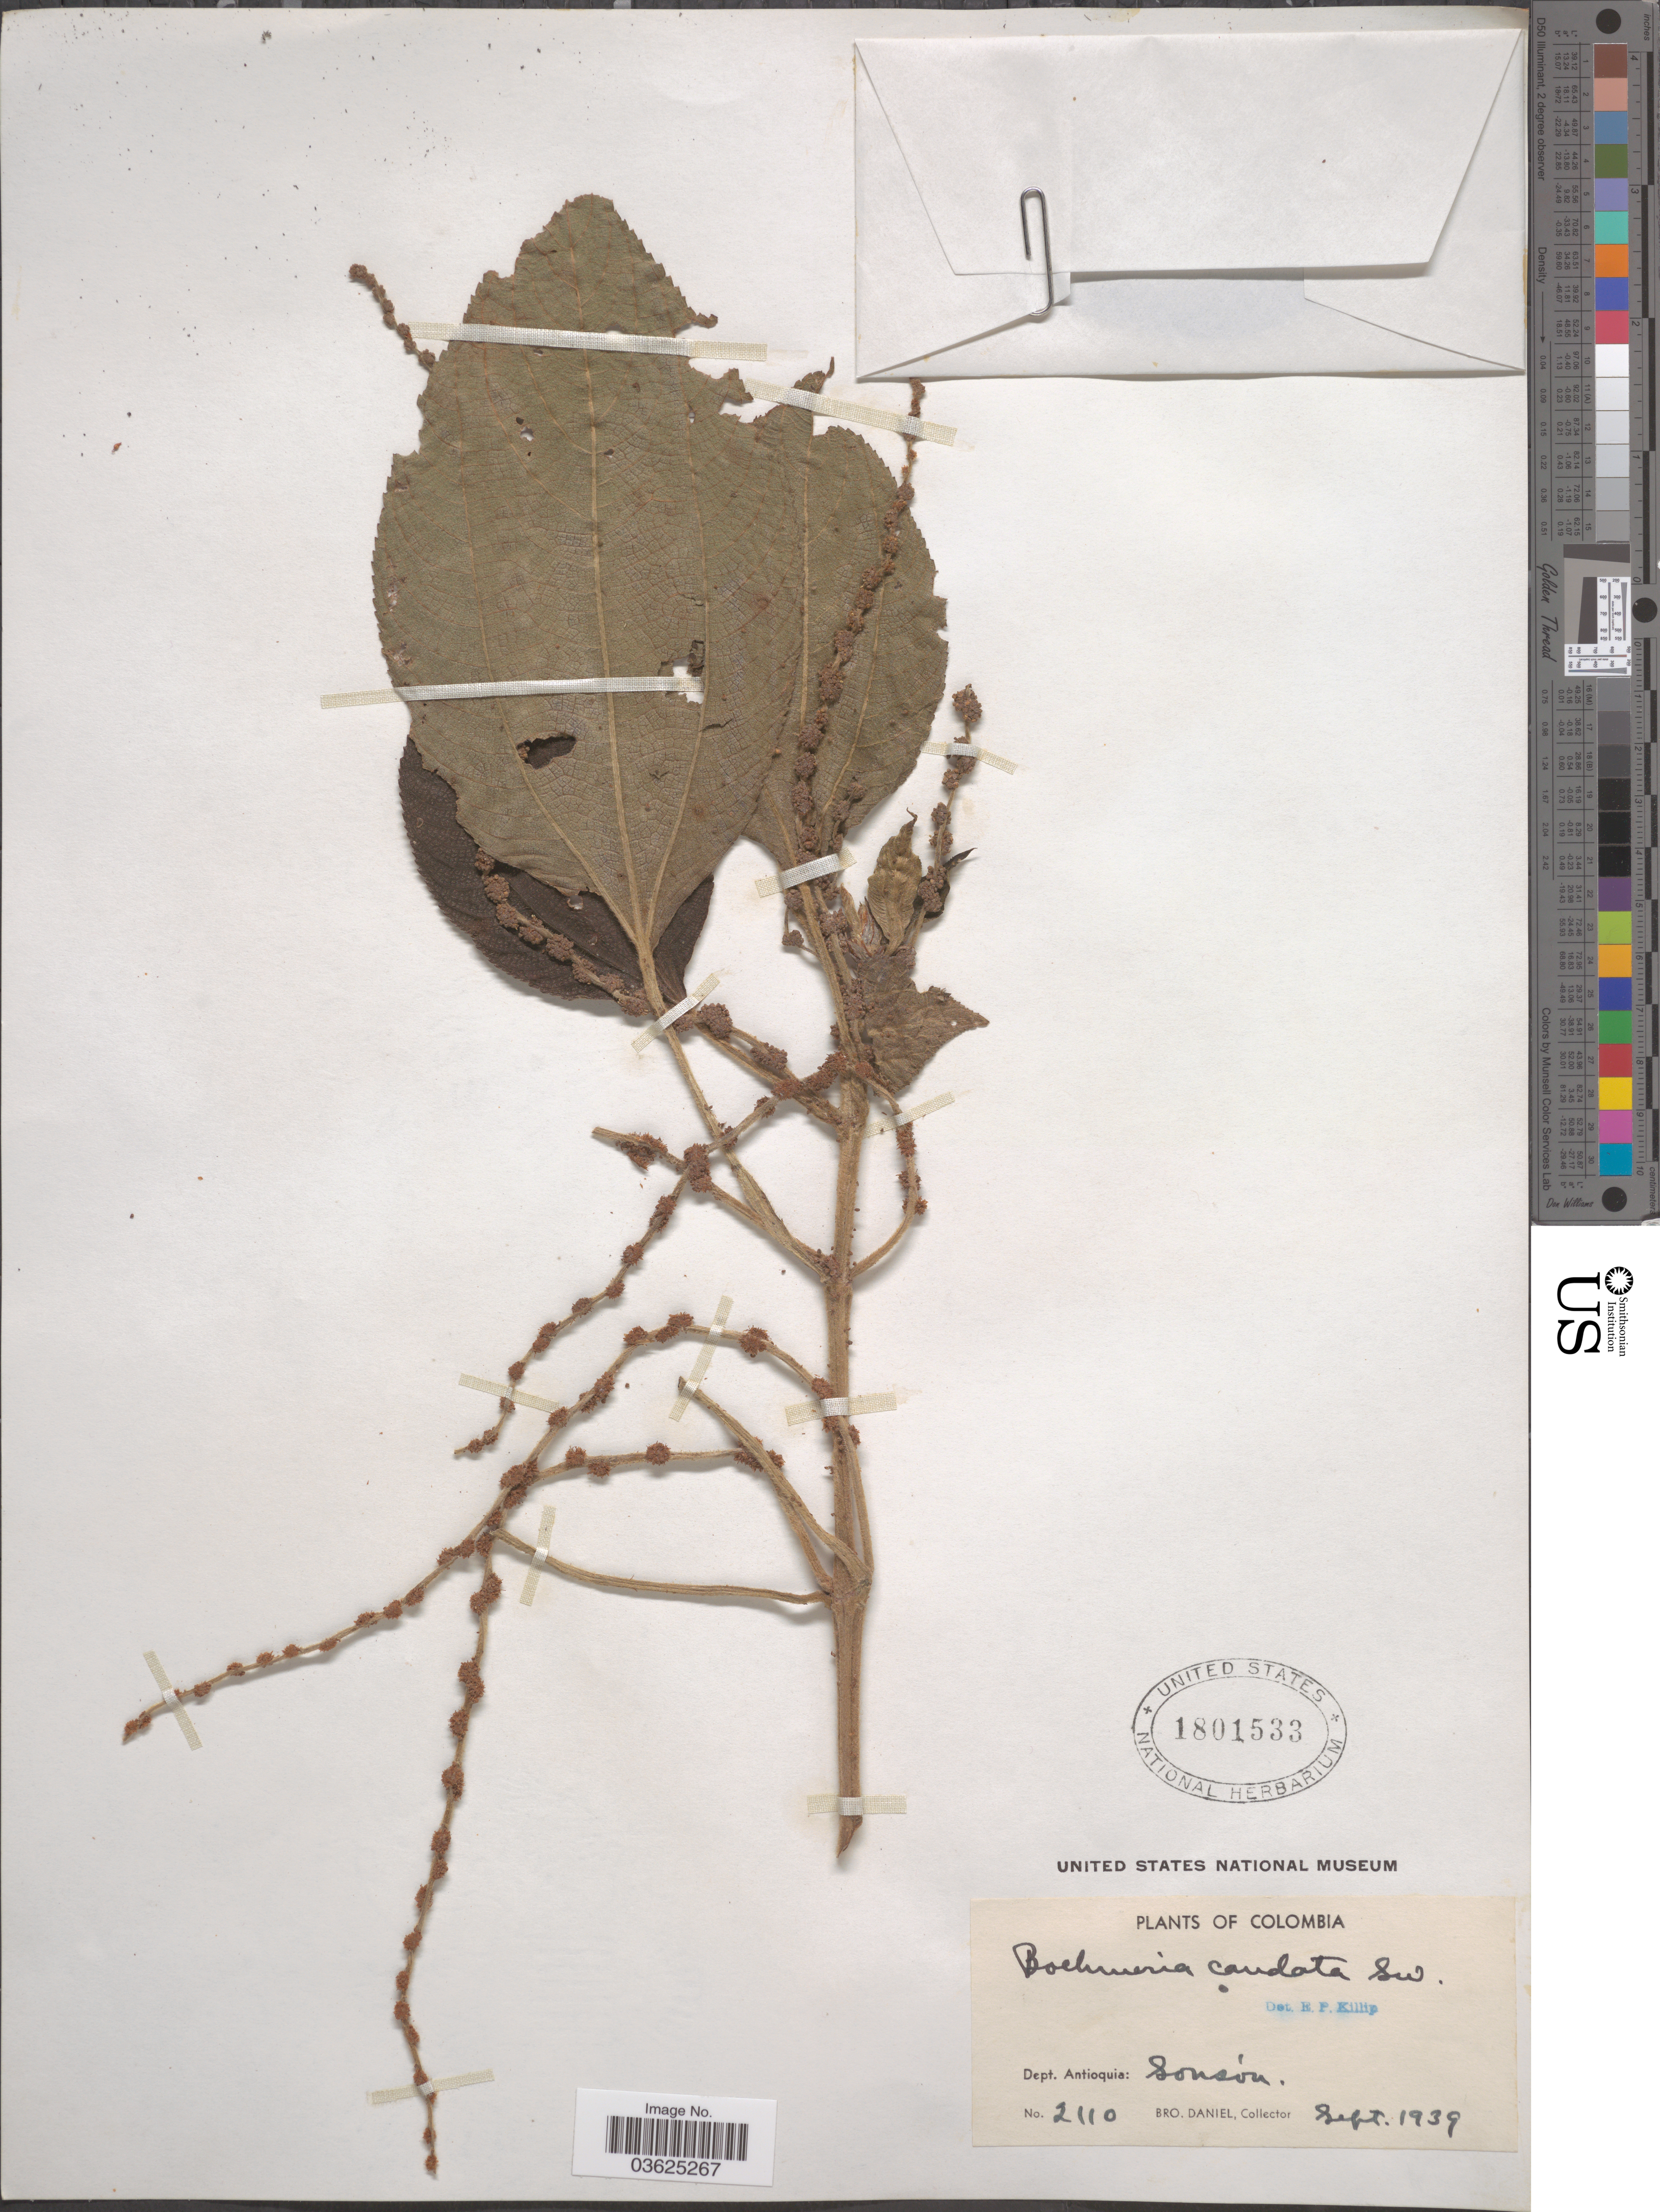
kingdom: Plantae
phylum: Tracheophyta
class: Magnoliopsida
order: Rosales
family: Urticaceae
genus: Boehmeria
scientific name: Boehmeria caudata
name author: Sw.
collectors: Bro. Daniel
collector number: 2110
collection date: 1939-09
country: Colombia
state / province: Antioquia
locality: Dept. Antioquia: Sonsón.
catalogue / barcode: US 1801533